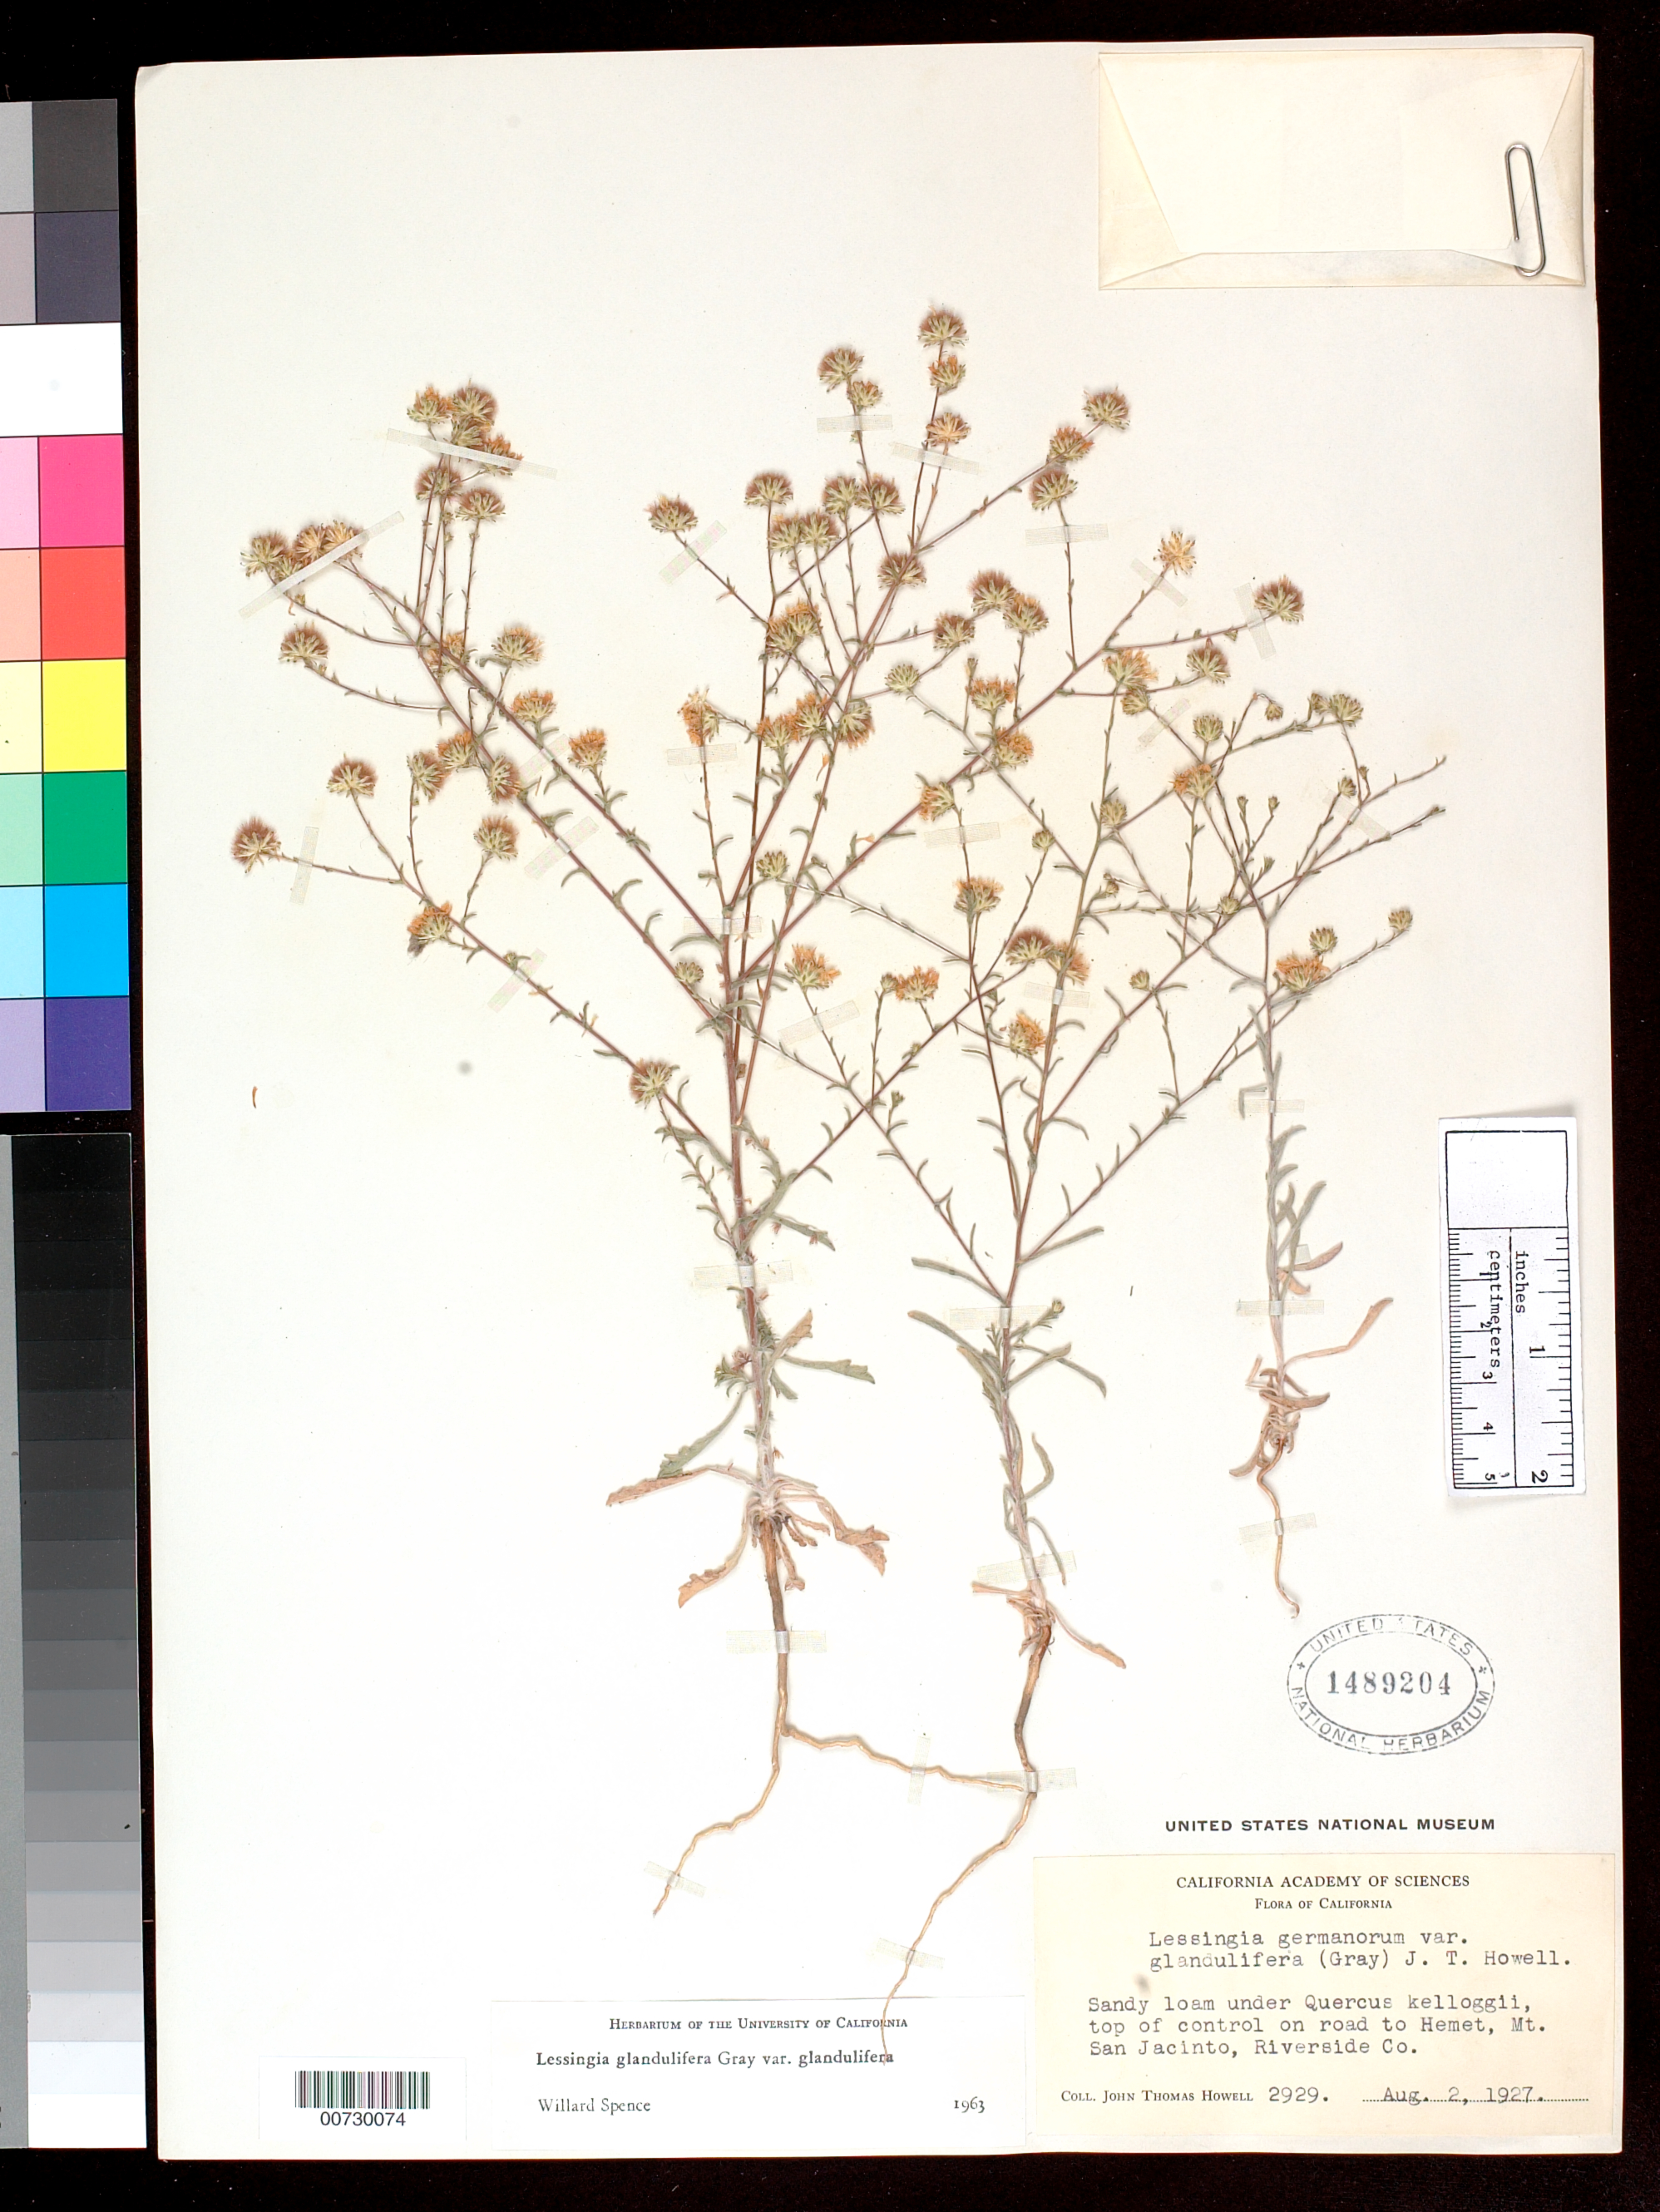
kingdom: Plantae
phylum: Tracheophyta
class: Magnoliopsida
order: Asterales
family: Asteraceae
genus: Lessingia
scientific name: Lessingia glandulifera var. glandulifera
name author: (A. Gray) J.T. Howell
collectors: J. T. Howell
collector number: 2929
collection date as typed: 02 Aug 1927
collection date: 1927-08-02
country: United States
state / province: California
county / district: Riverside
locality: Sandy loam under Quercus kelloggii top of control on road to Hemet, Mt. San Jacinto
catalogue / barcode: US 1489204